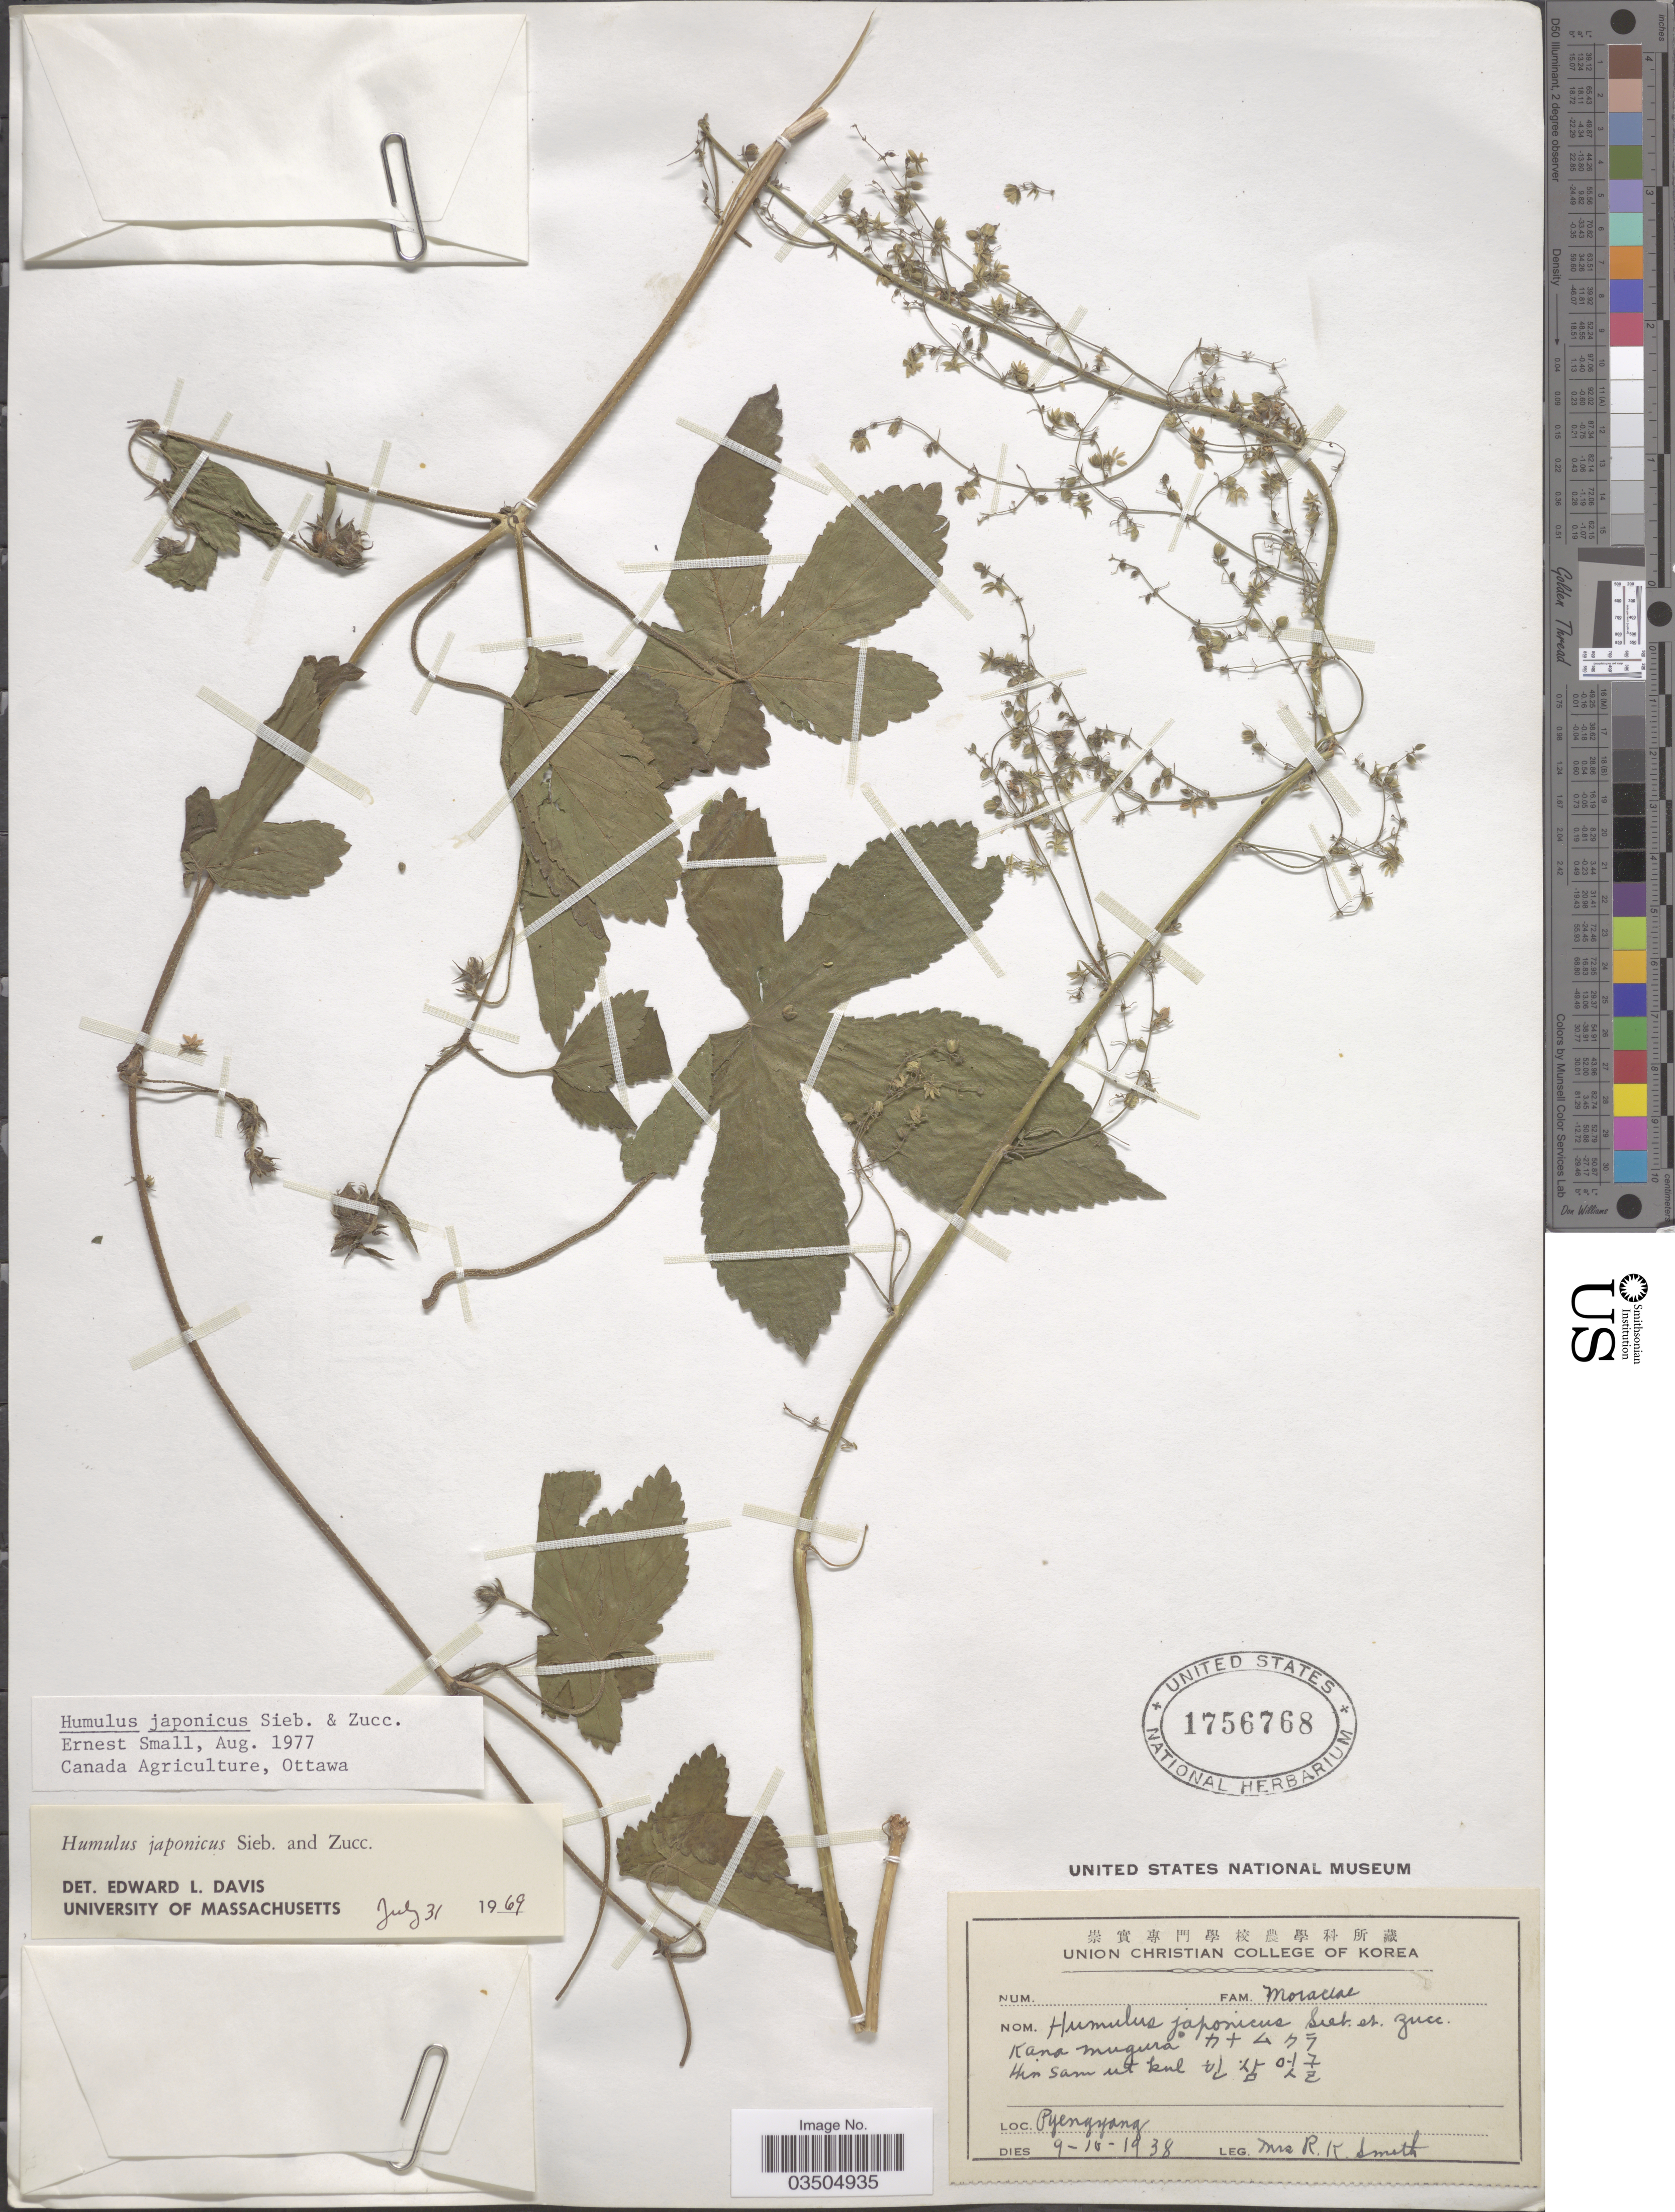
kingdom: Plantae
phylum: Tracheophyta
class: Magnoliopsida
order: Rosales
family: Cannabaceae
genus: Humulus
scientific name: Humulus japonicus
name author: Siebold & Zucc.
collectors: R. Smith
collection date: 1938-10-09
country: North Korea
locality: Pyengyang.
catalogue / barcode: US 1756768